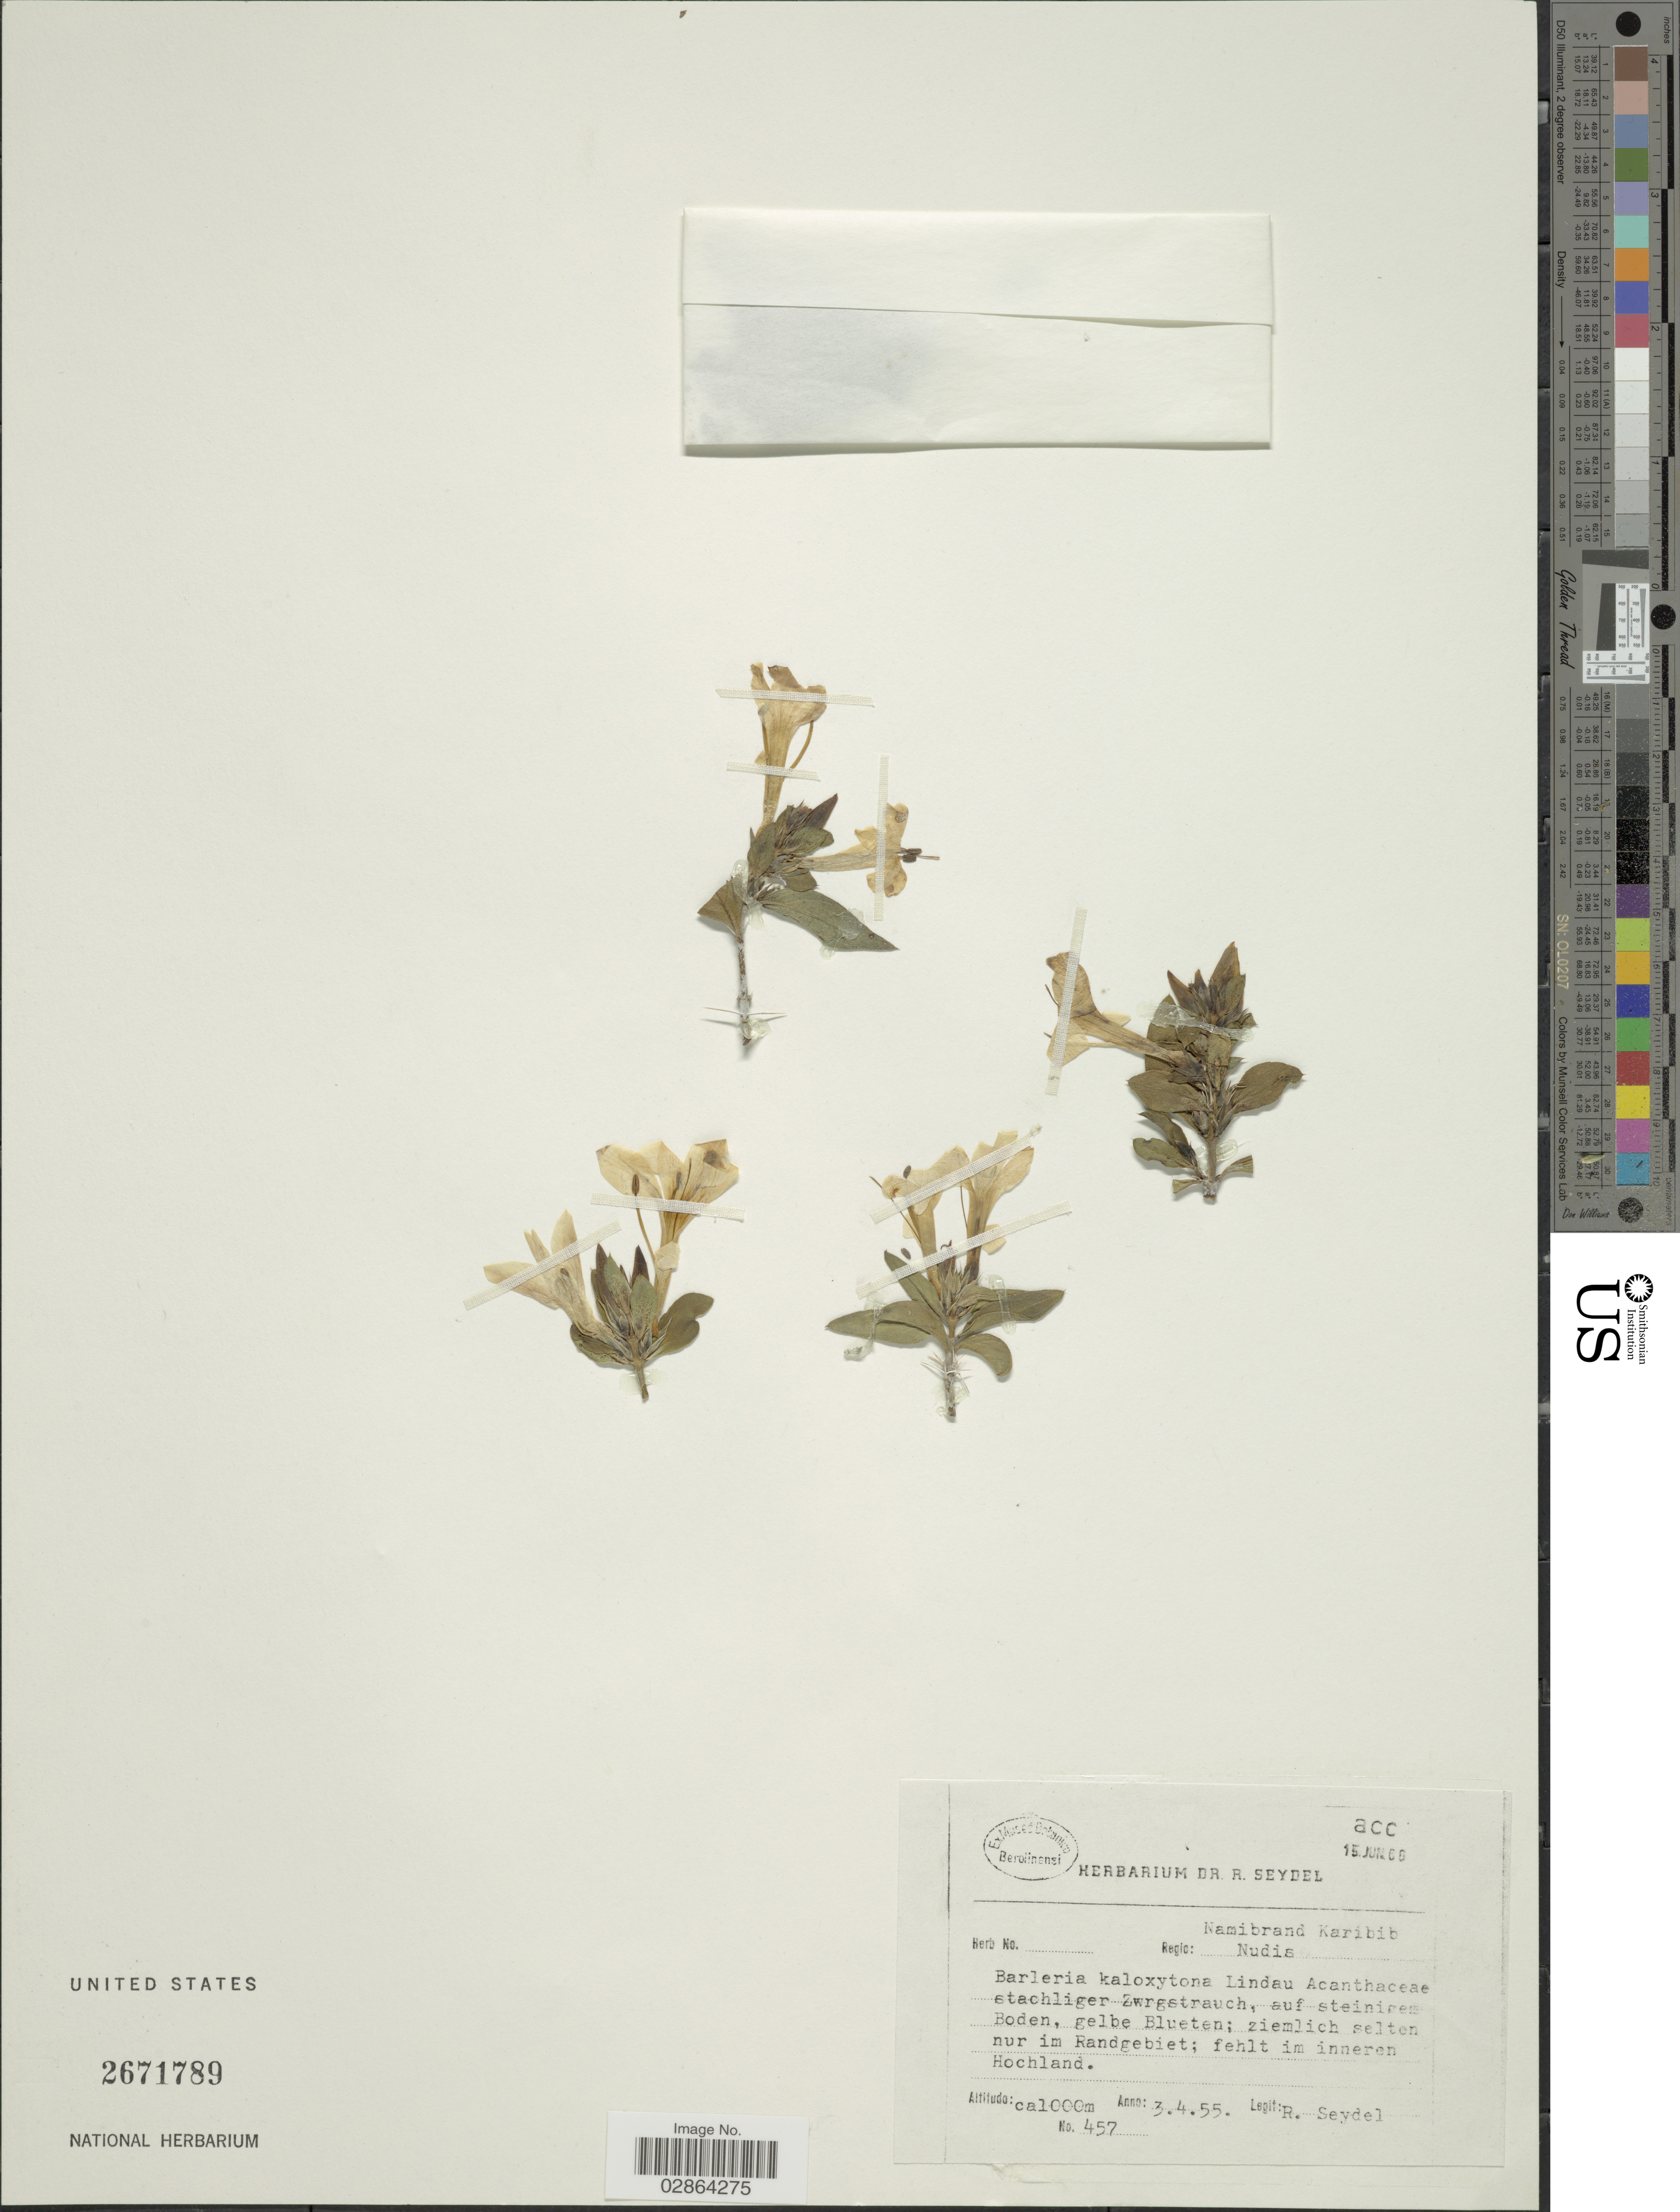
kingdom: Plantae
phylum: Tracheophyta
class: Magnoliopsida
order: Lamiales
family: Acanthaceae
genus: Barleria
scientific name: Barleria kaloxytona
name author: Lindau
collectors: R. Seydel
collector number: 457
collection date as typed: Transcribed d/m/y: 3/4/55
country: Namibia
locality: Regio: Namibrand Karibib, Nudis.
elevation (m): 1000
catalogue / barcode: US 2671789